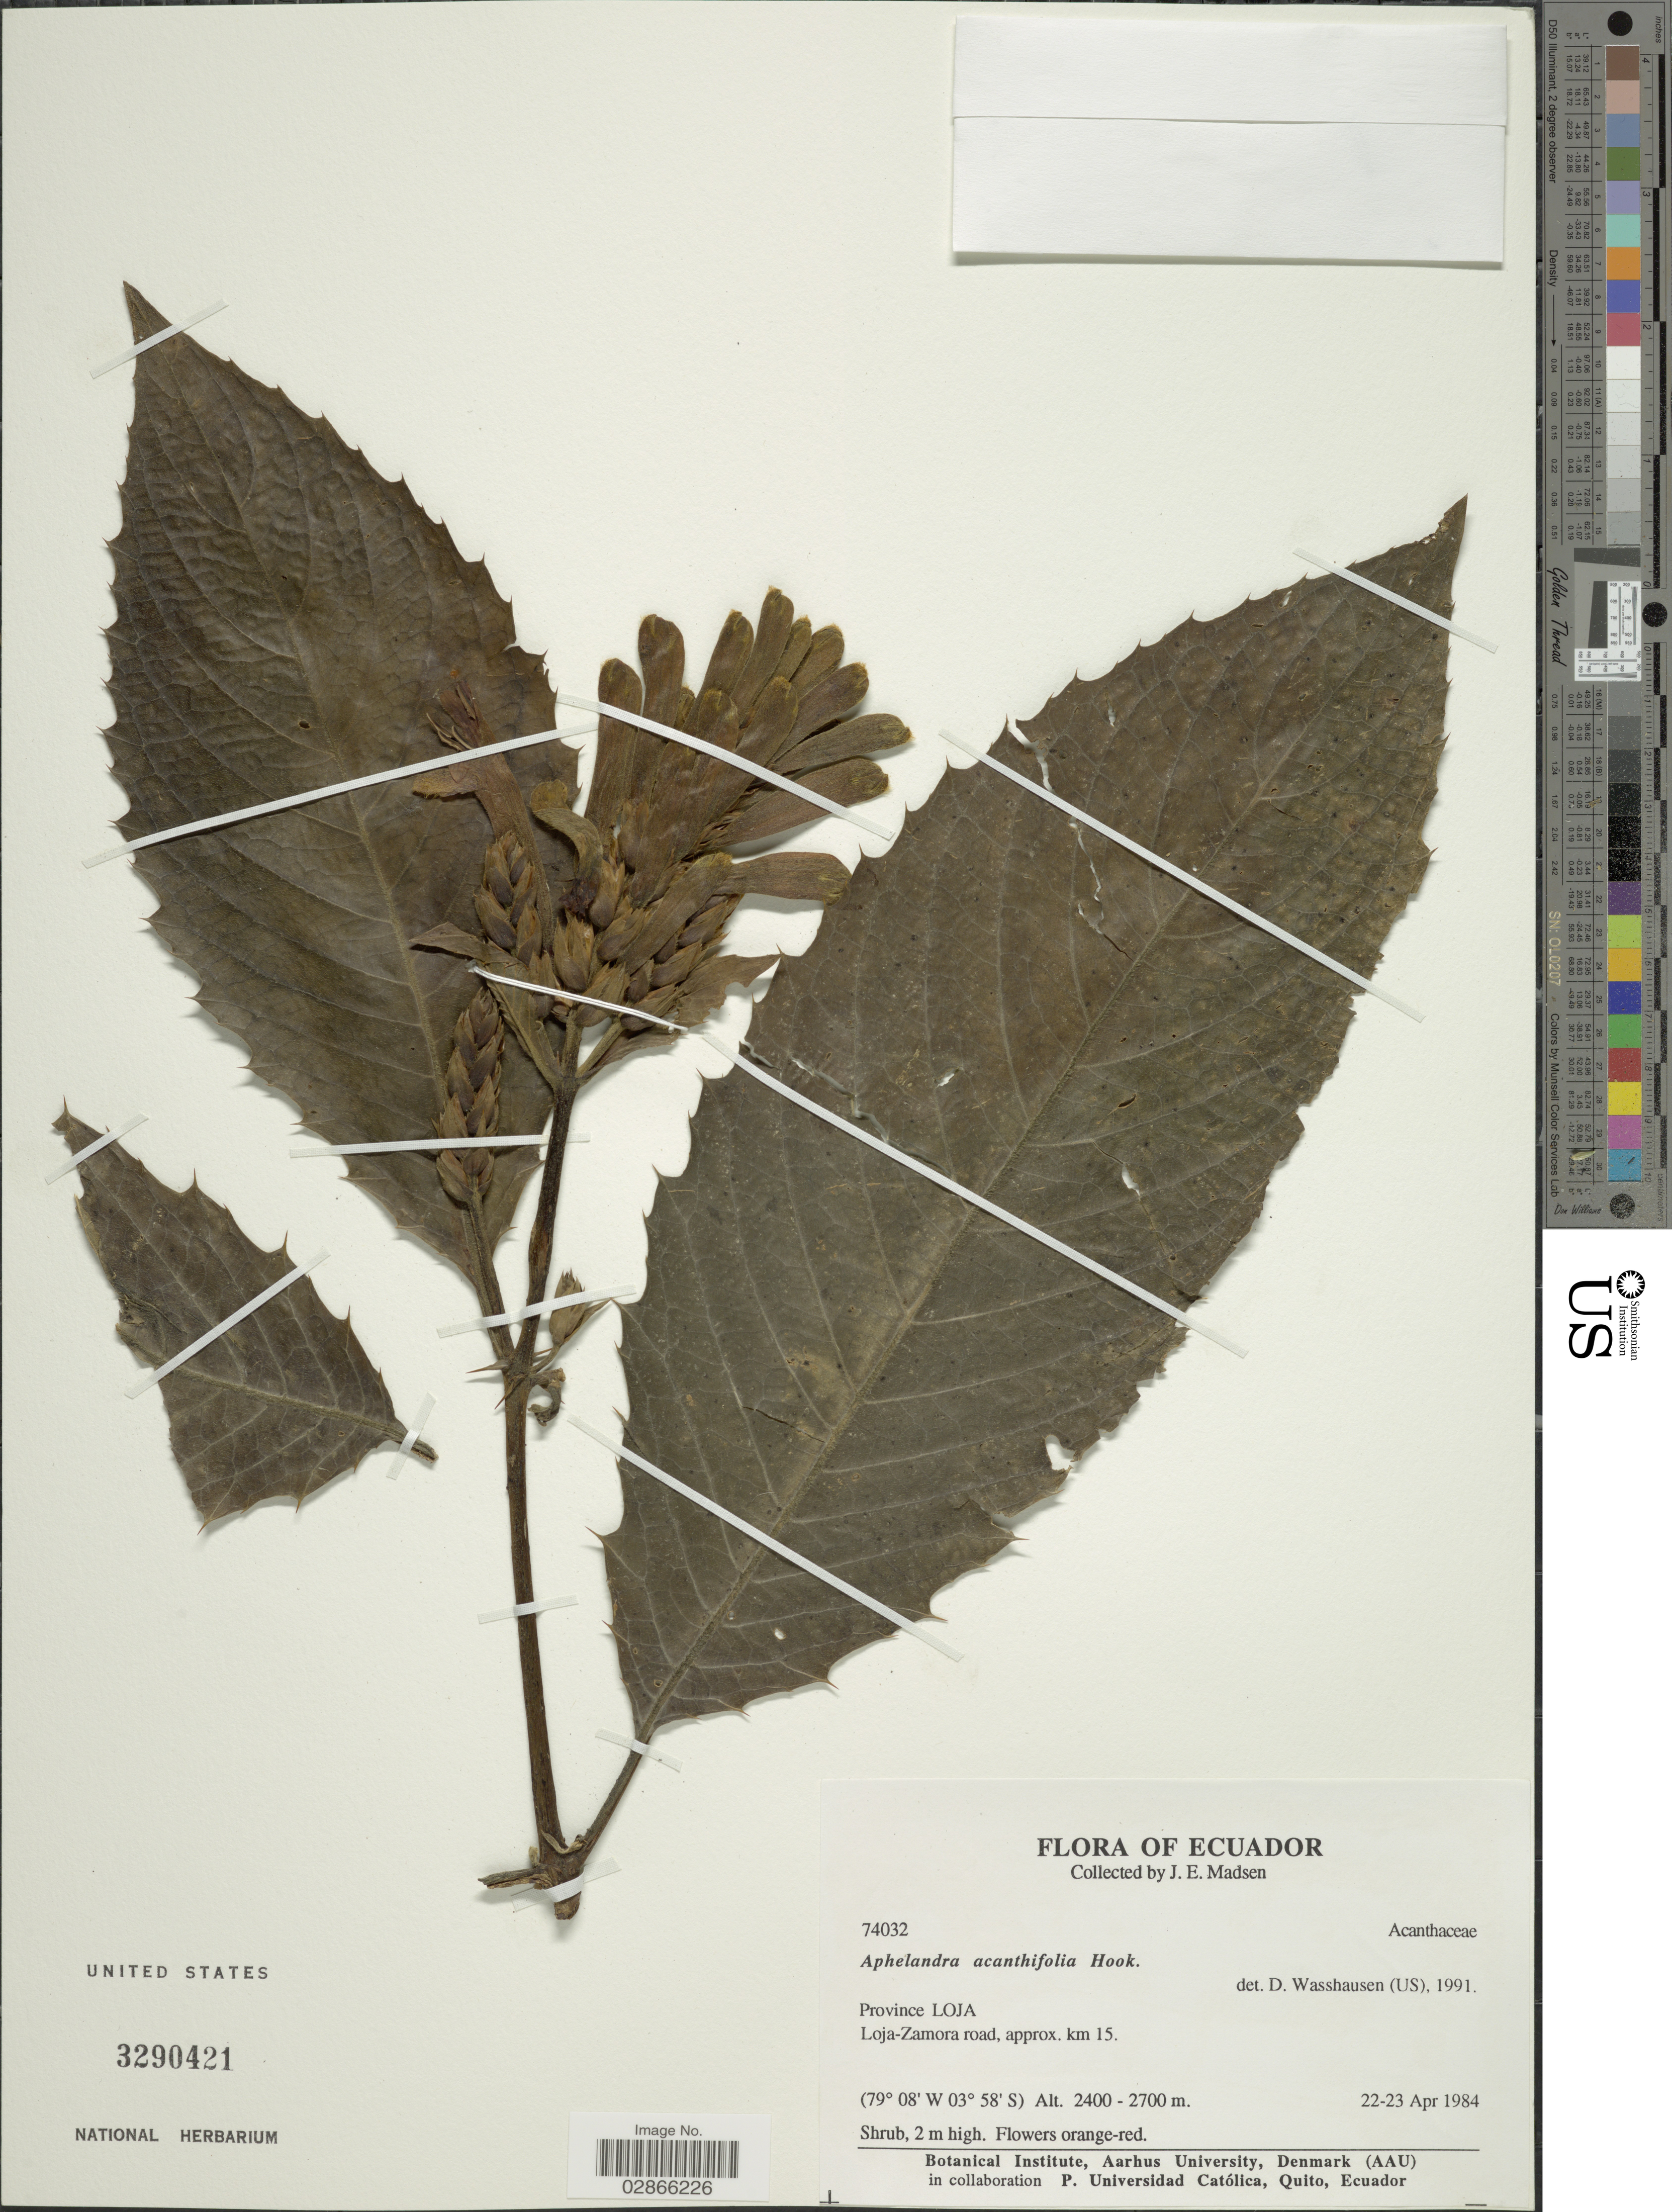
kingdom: Plantae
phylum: Tracheophyta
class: Magnoliopsida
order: Lamiales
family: Acanthaceae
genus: Aphelandra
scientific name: Aphelandra acanthifolia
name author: Hook.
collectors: J. E. Madsen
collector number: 74032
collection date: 1984-04-22/1984-04-23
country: Ecuador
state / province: Loja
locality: Loja-Zamora road, approx. km 15.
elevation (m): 2400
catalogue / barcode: US 3290421